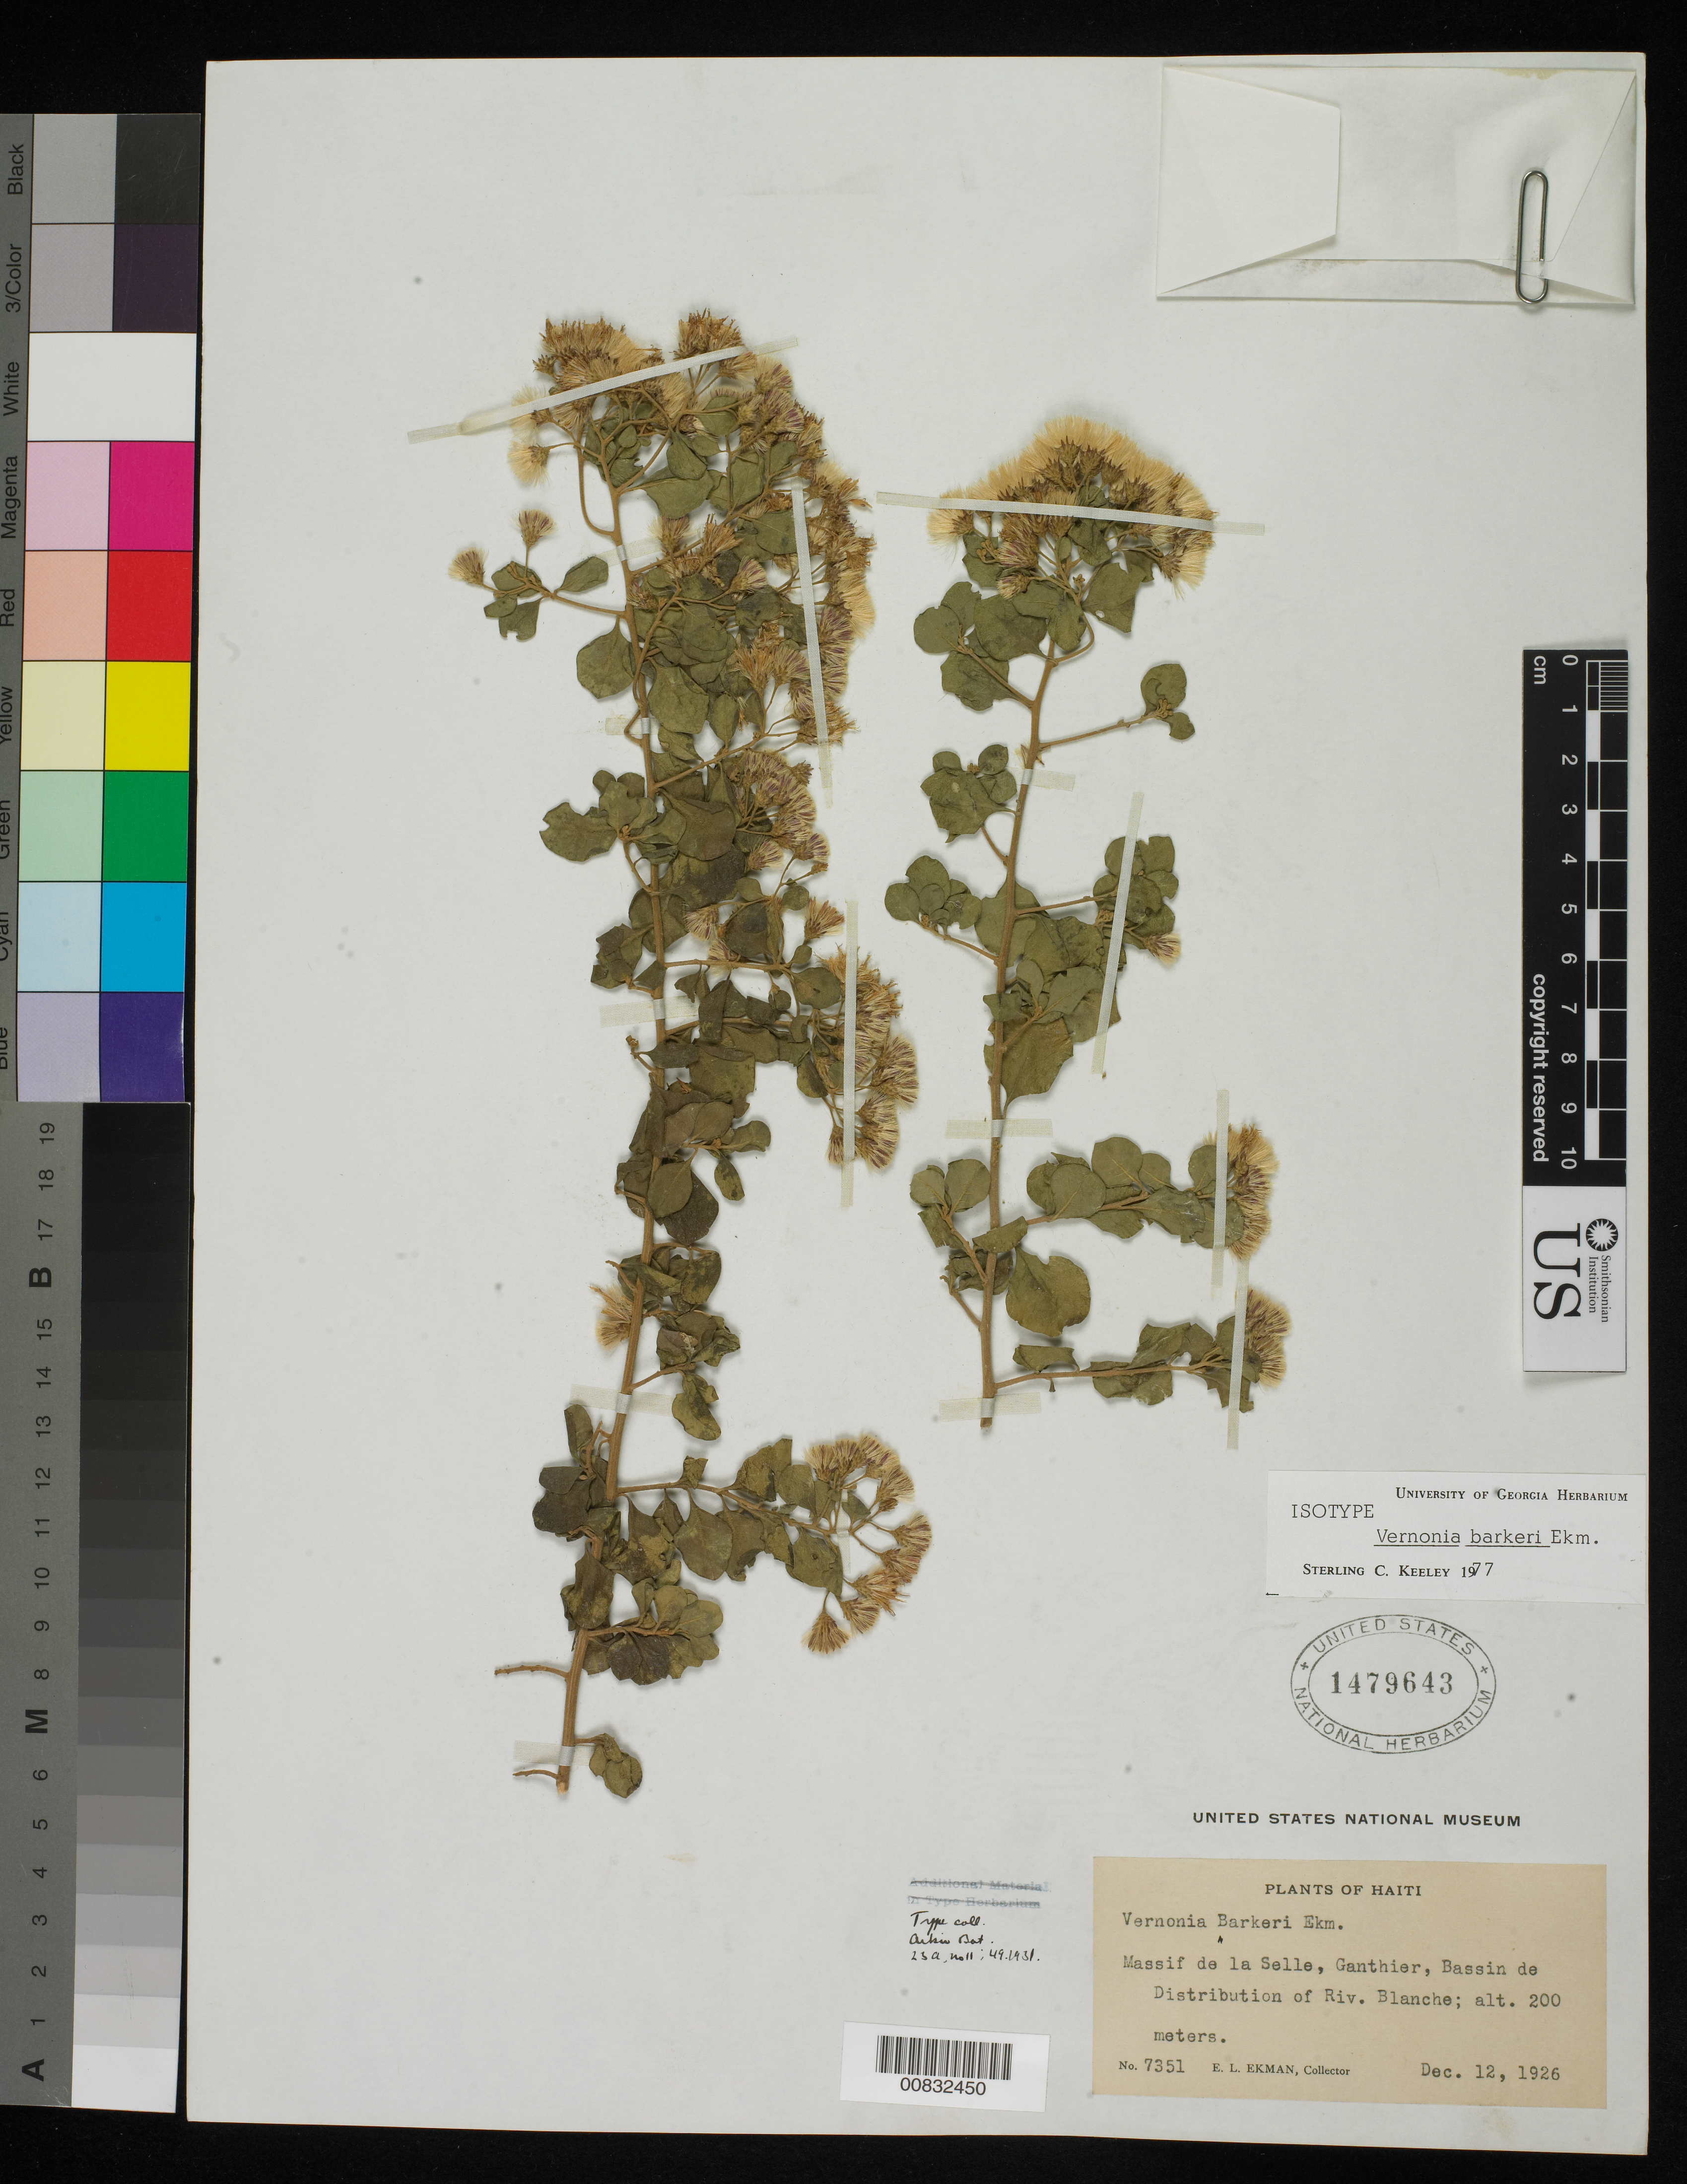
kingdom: Plantae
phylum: Tracheophyta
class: Magnoliopsida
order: Asterales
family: Asteraceae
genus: Vernonia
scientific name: Vernonia barkeri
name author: Ekman ex Urb.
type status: Isotype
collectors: E. L. Ekman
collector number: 7351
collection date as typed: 12 Dec 1926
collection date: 1926-12-12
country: Haiti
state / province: Ouest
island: Hispaniola Island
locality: Massif de la Selle, Ganthier, Bassin de Distribution of Riv. Blanche.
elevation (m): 200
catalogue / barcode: US 1479643